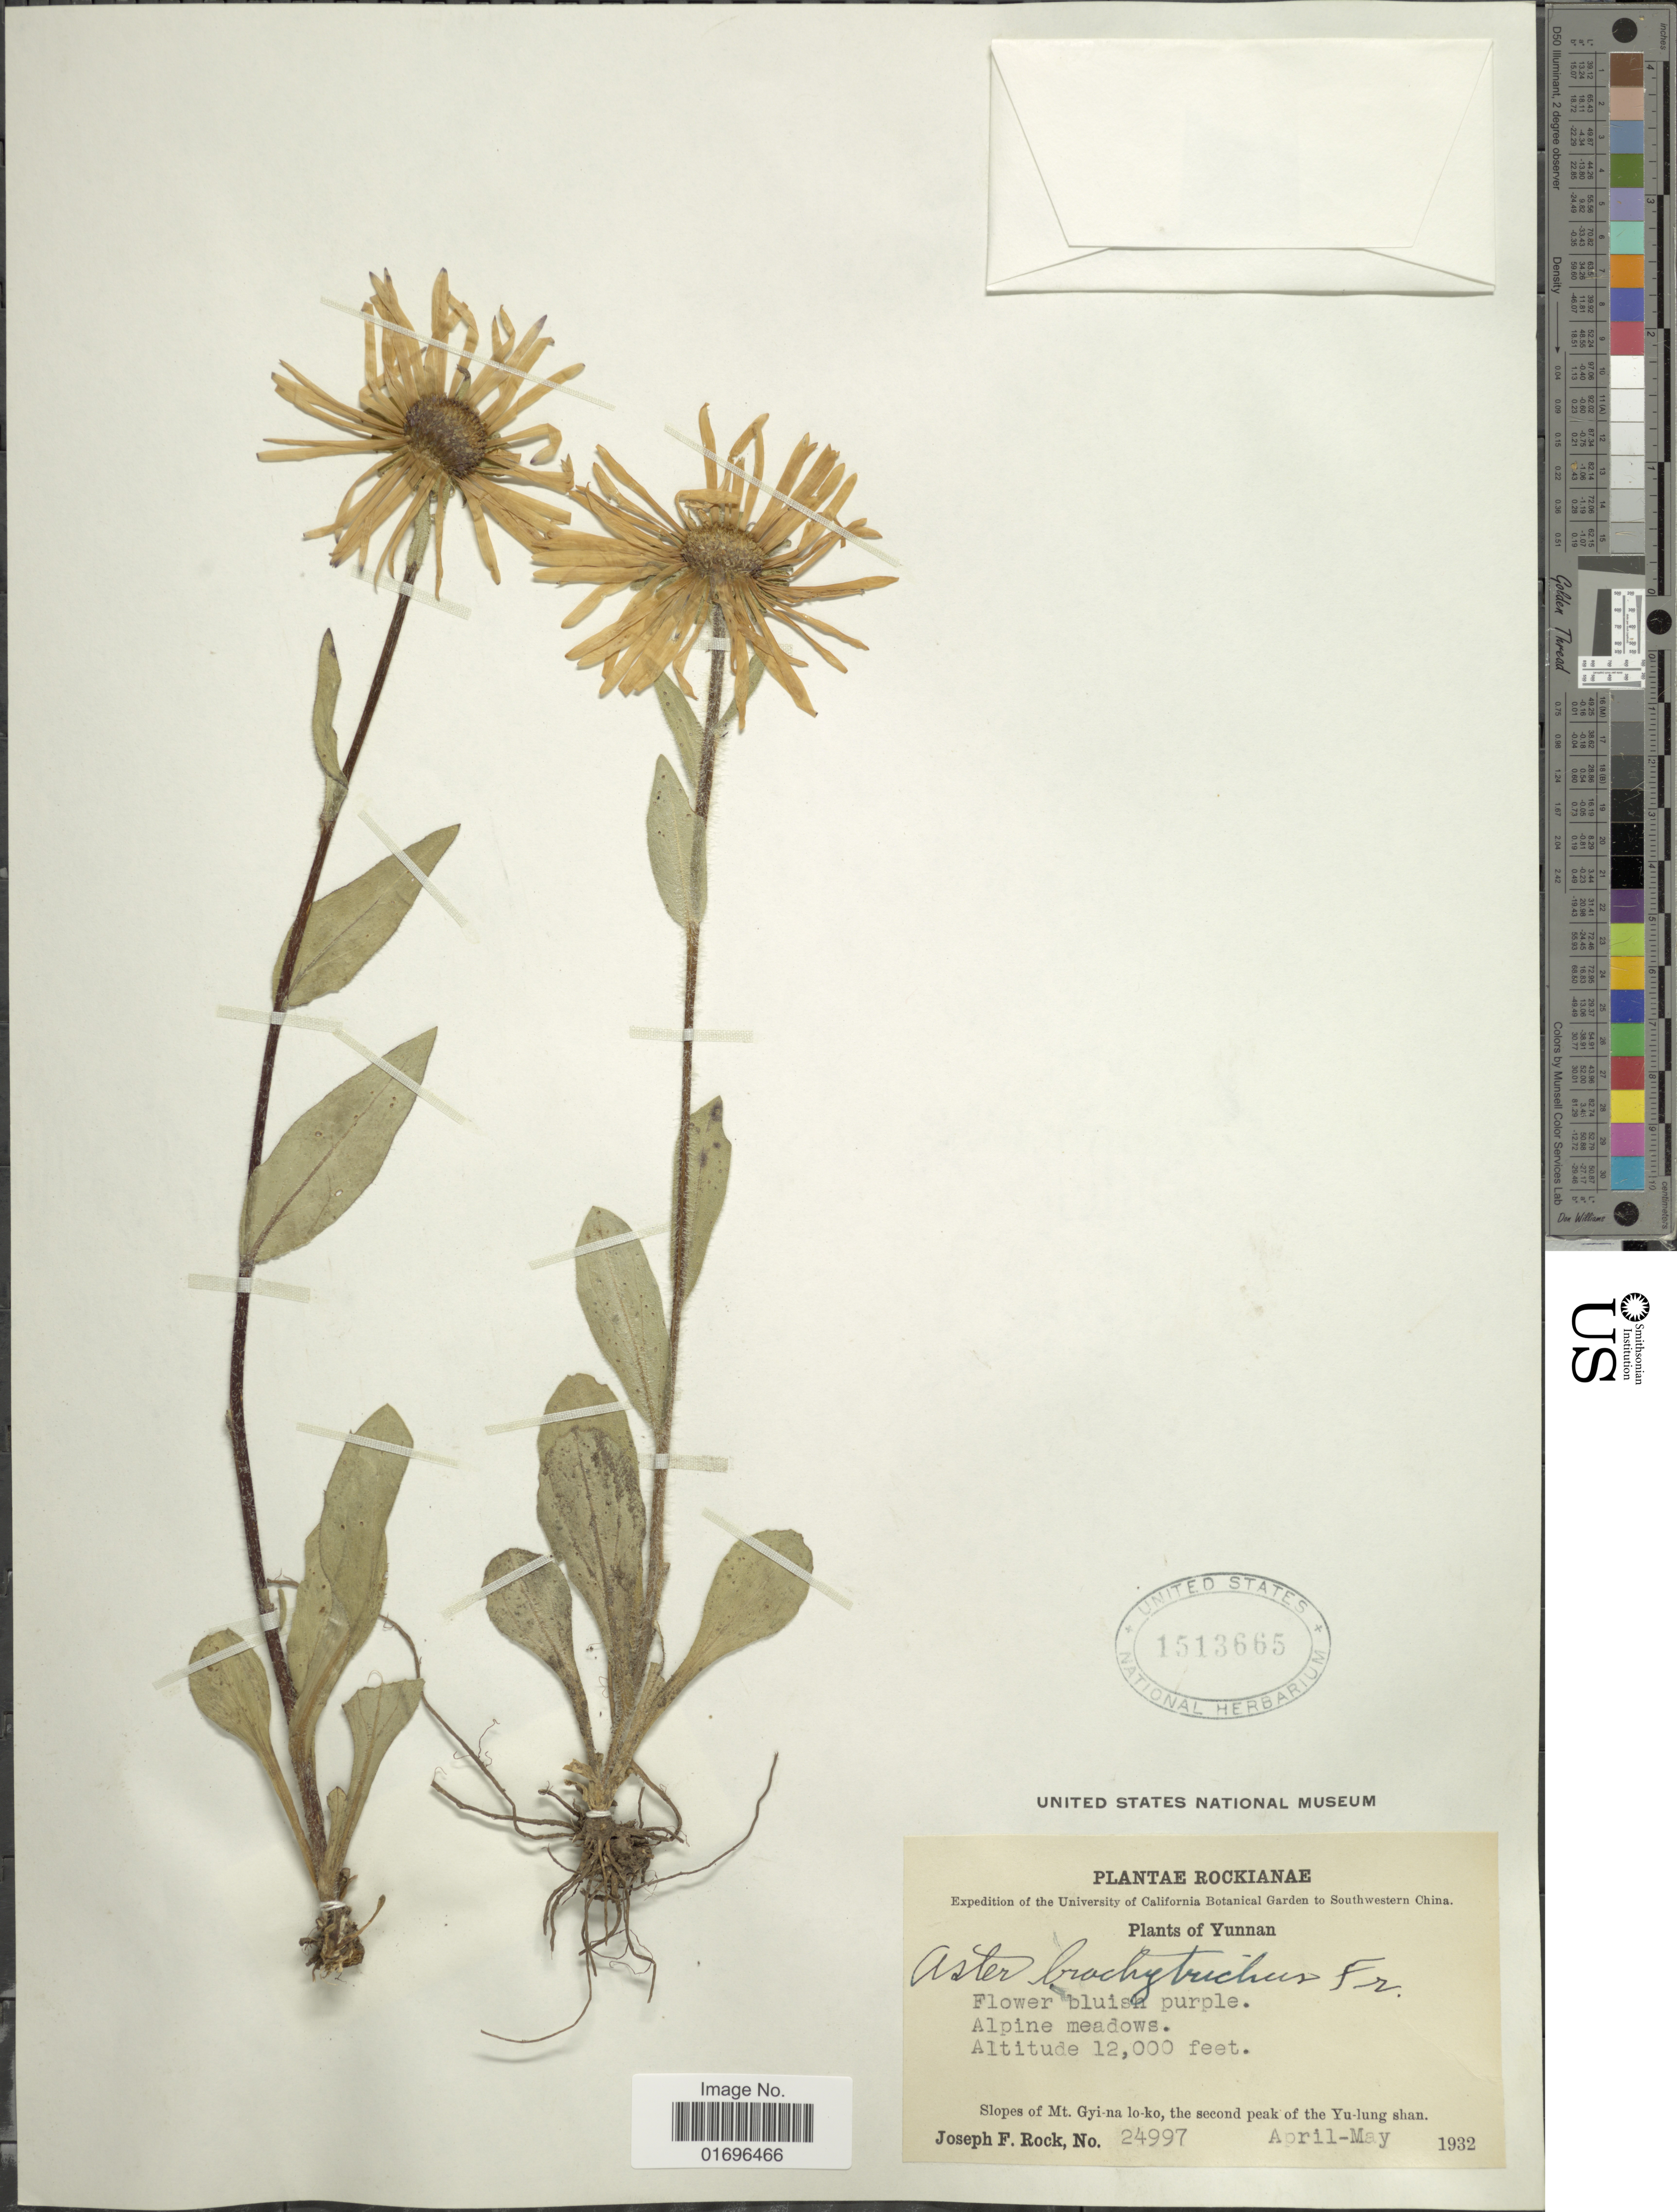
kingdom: Plantae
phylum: Tracheophyta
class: Magnoliopsida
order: Asterales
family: Asteraceae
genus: Aster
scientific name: Aster brachytrichus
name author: Franch.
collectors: J. F. Rock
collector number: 24997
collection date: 1932-04/1932-05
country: China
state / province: Yunnan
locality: Rockianae. Yunnan. Slopes of Mt. Gyi-na lo-ko, the second peak of the Yu-lung shan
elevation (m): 3658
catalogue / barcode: US 1513665